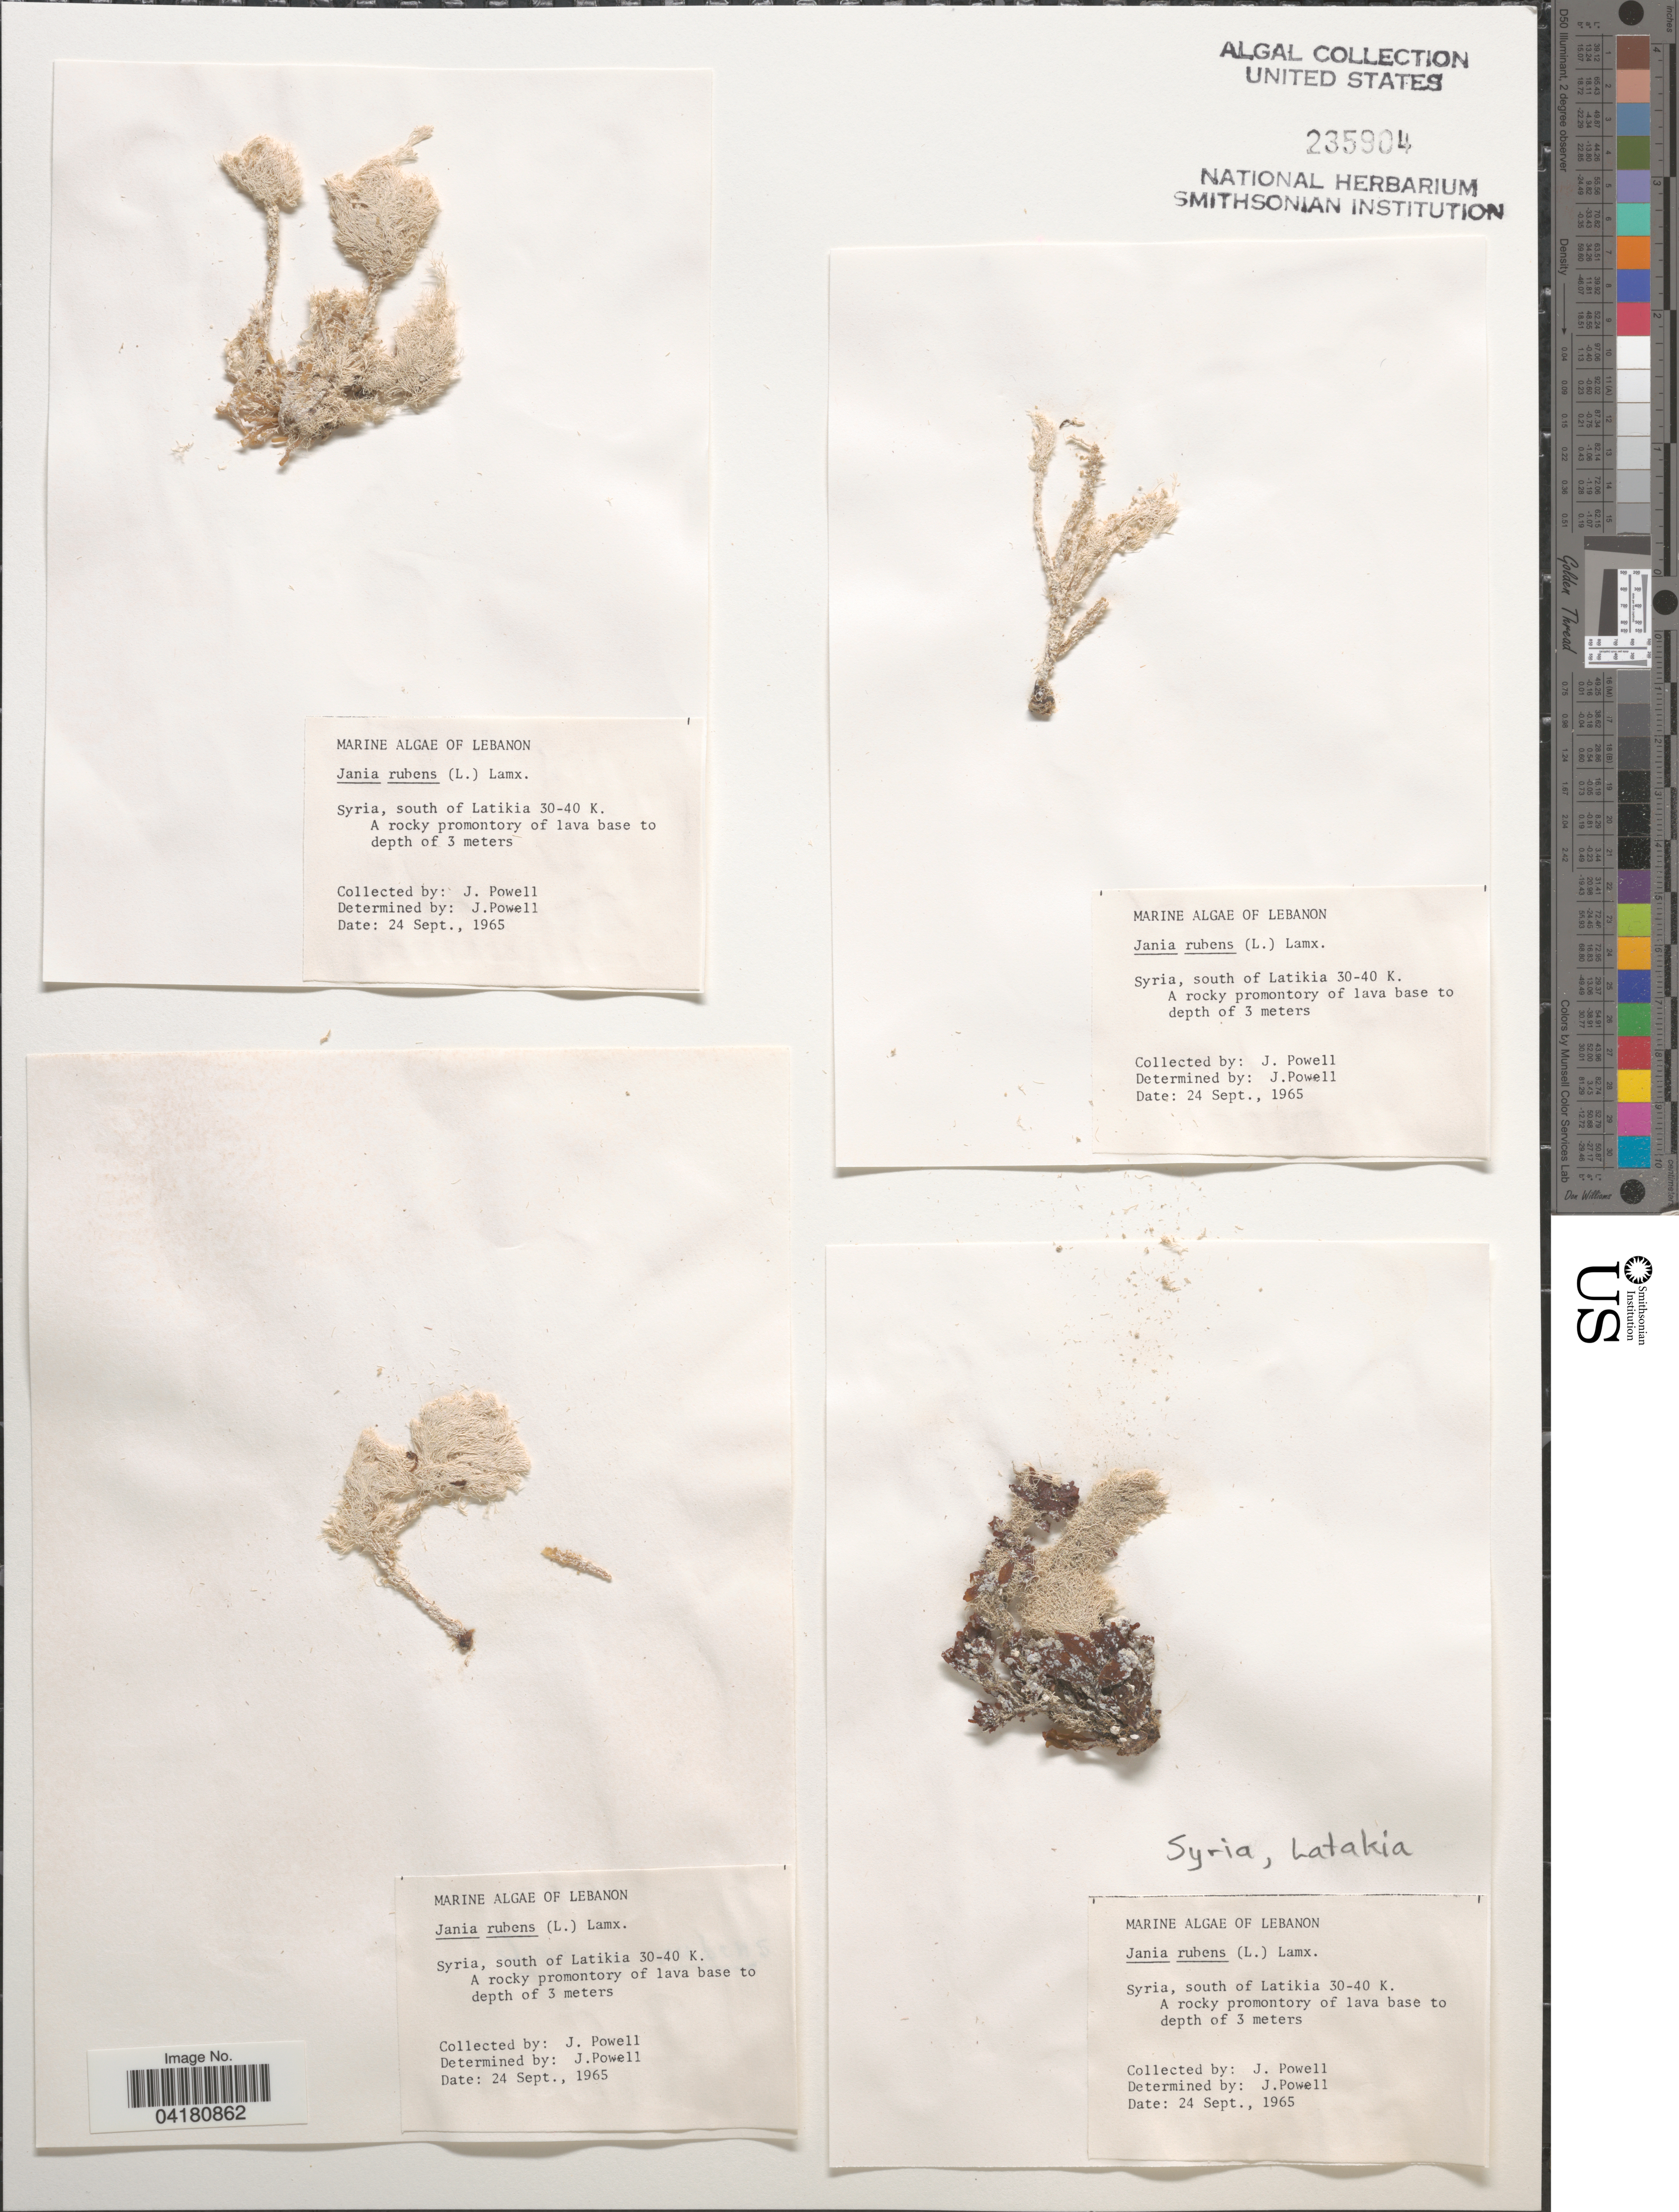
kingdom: Plantae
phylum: Rhodophyta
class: Florideophyceae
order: Corallinales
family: Corallinaceae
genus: Jania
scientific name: Jania rubens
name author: (L.) J.V.Lamouroux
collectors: J. Powell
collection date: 1965-09-24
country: Syria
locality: South of Latikia 30-40 K. Latakia.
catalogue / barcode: US 235904